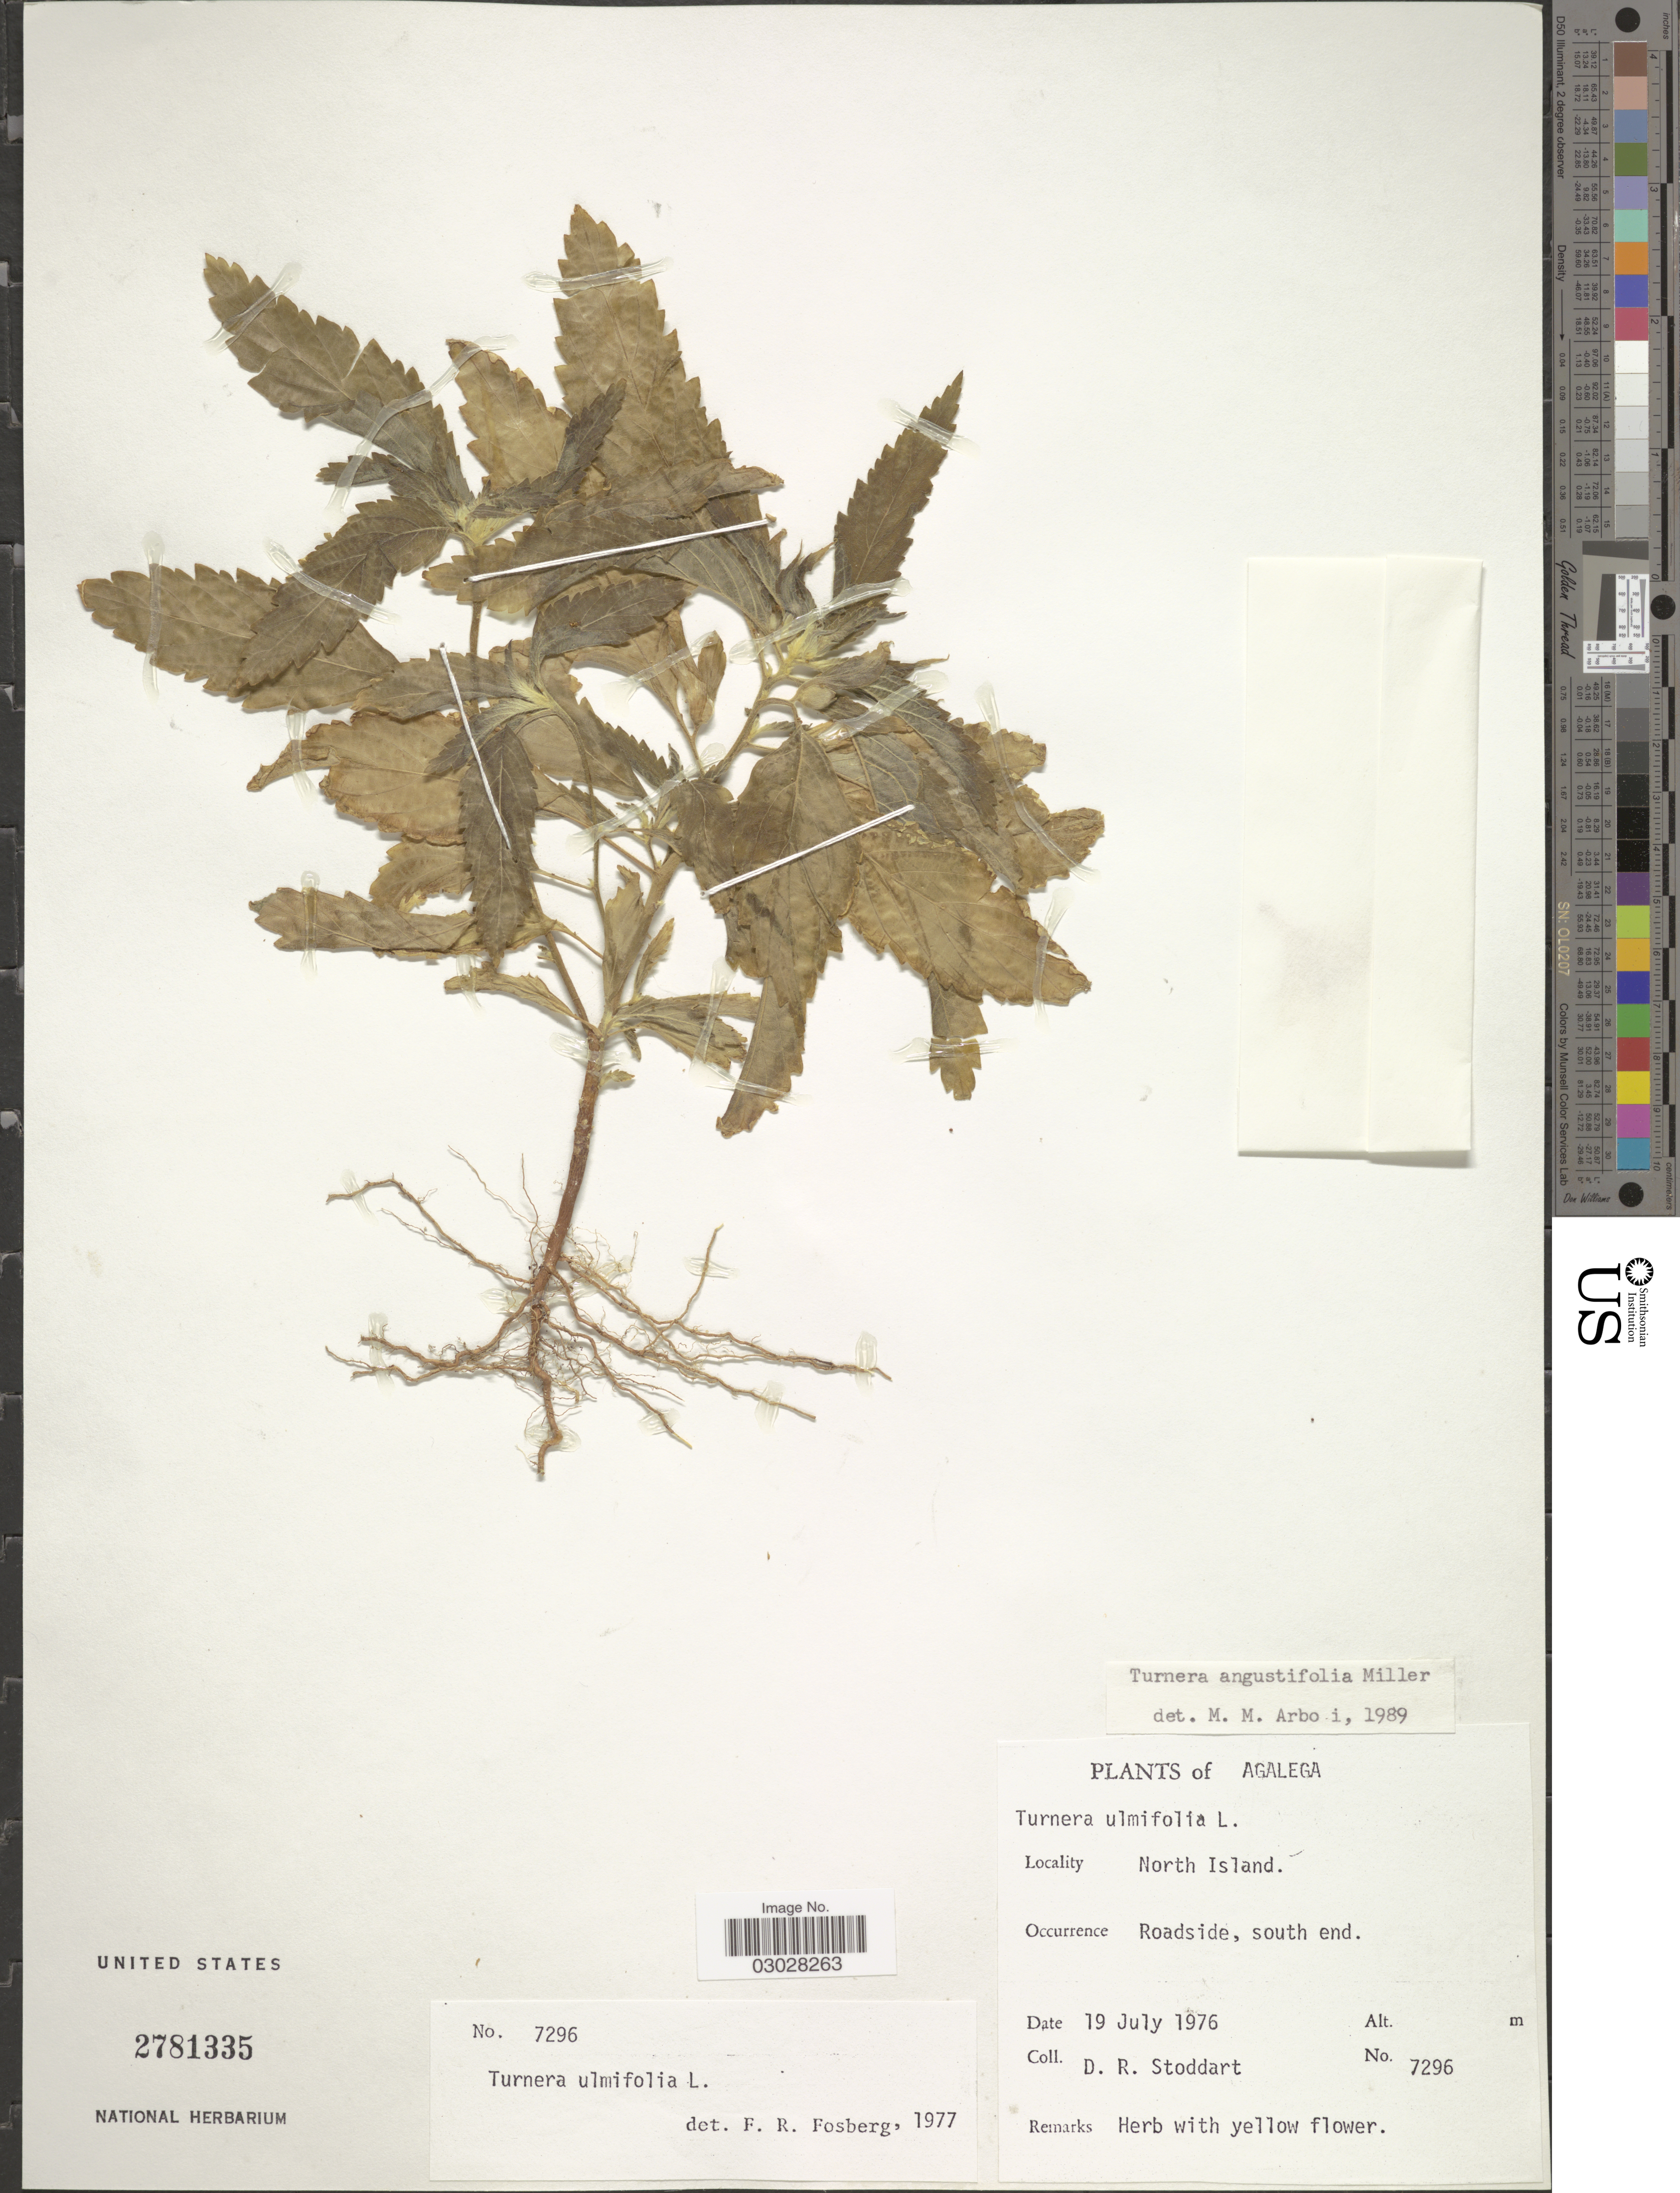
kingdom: Plantae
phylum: Tracheophyta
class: Magnoliopsida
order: Malpighiales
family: Turneraceae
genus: Turnera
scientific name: Turnera ulmifolia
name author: L.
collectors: D. R. Stoddart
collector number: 7296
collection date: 1976-07-19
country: Mauritius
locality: Agalega. North Island. Roadside, south end.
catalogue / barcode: US 2781335